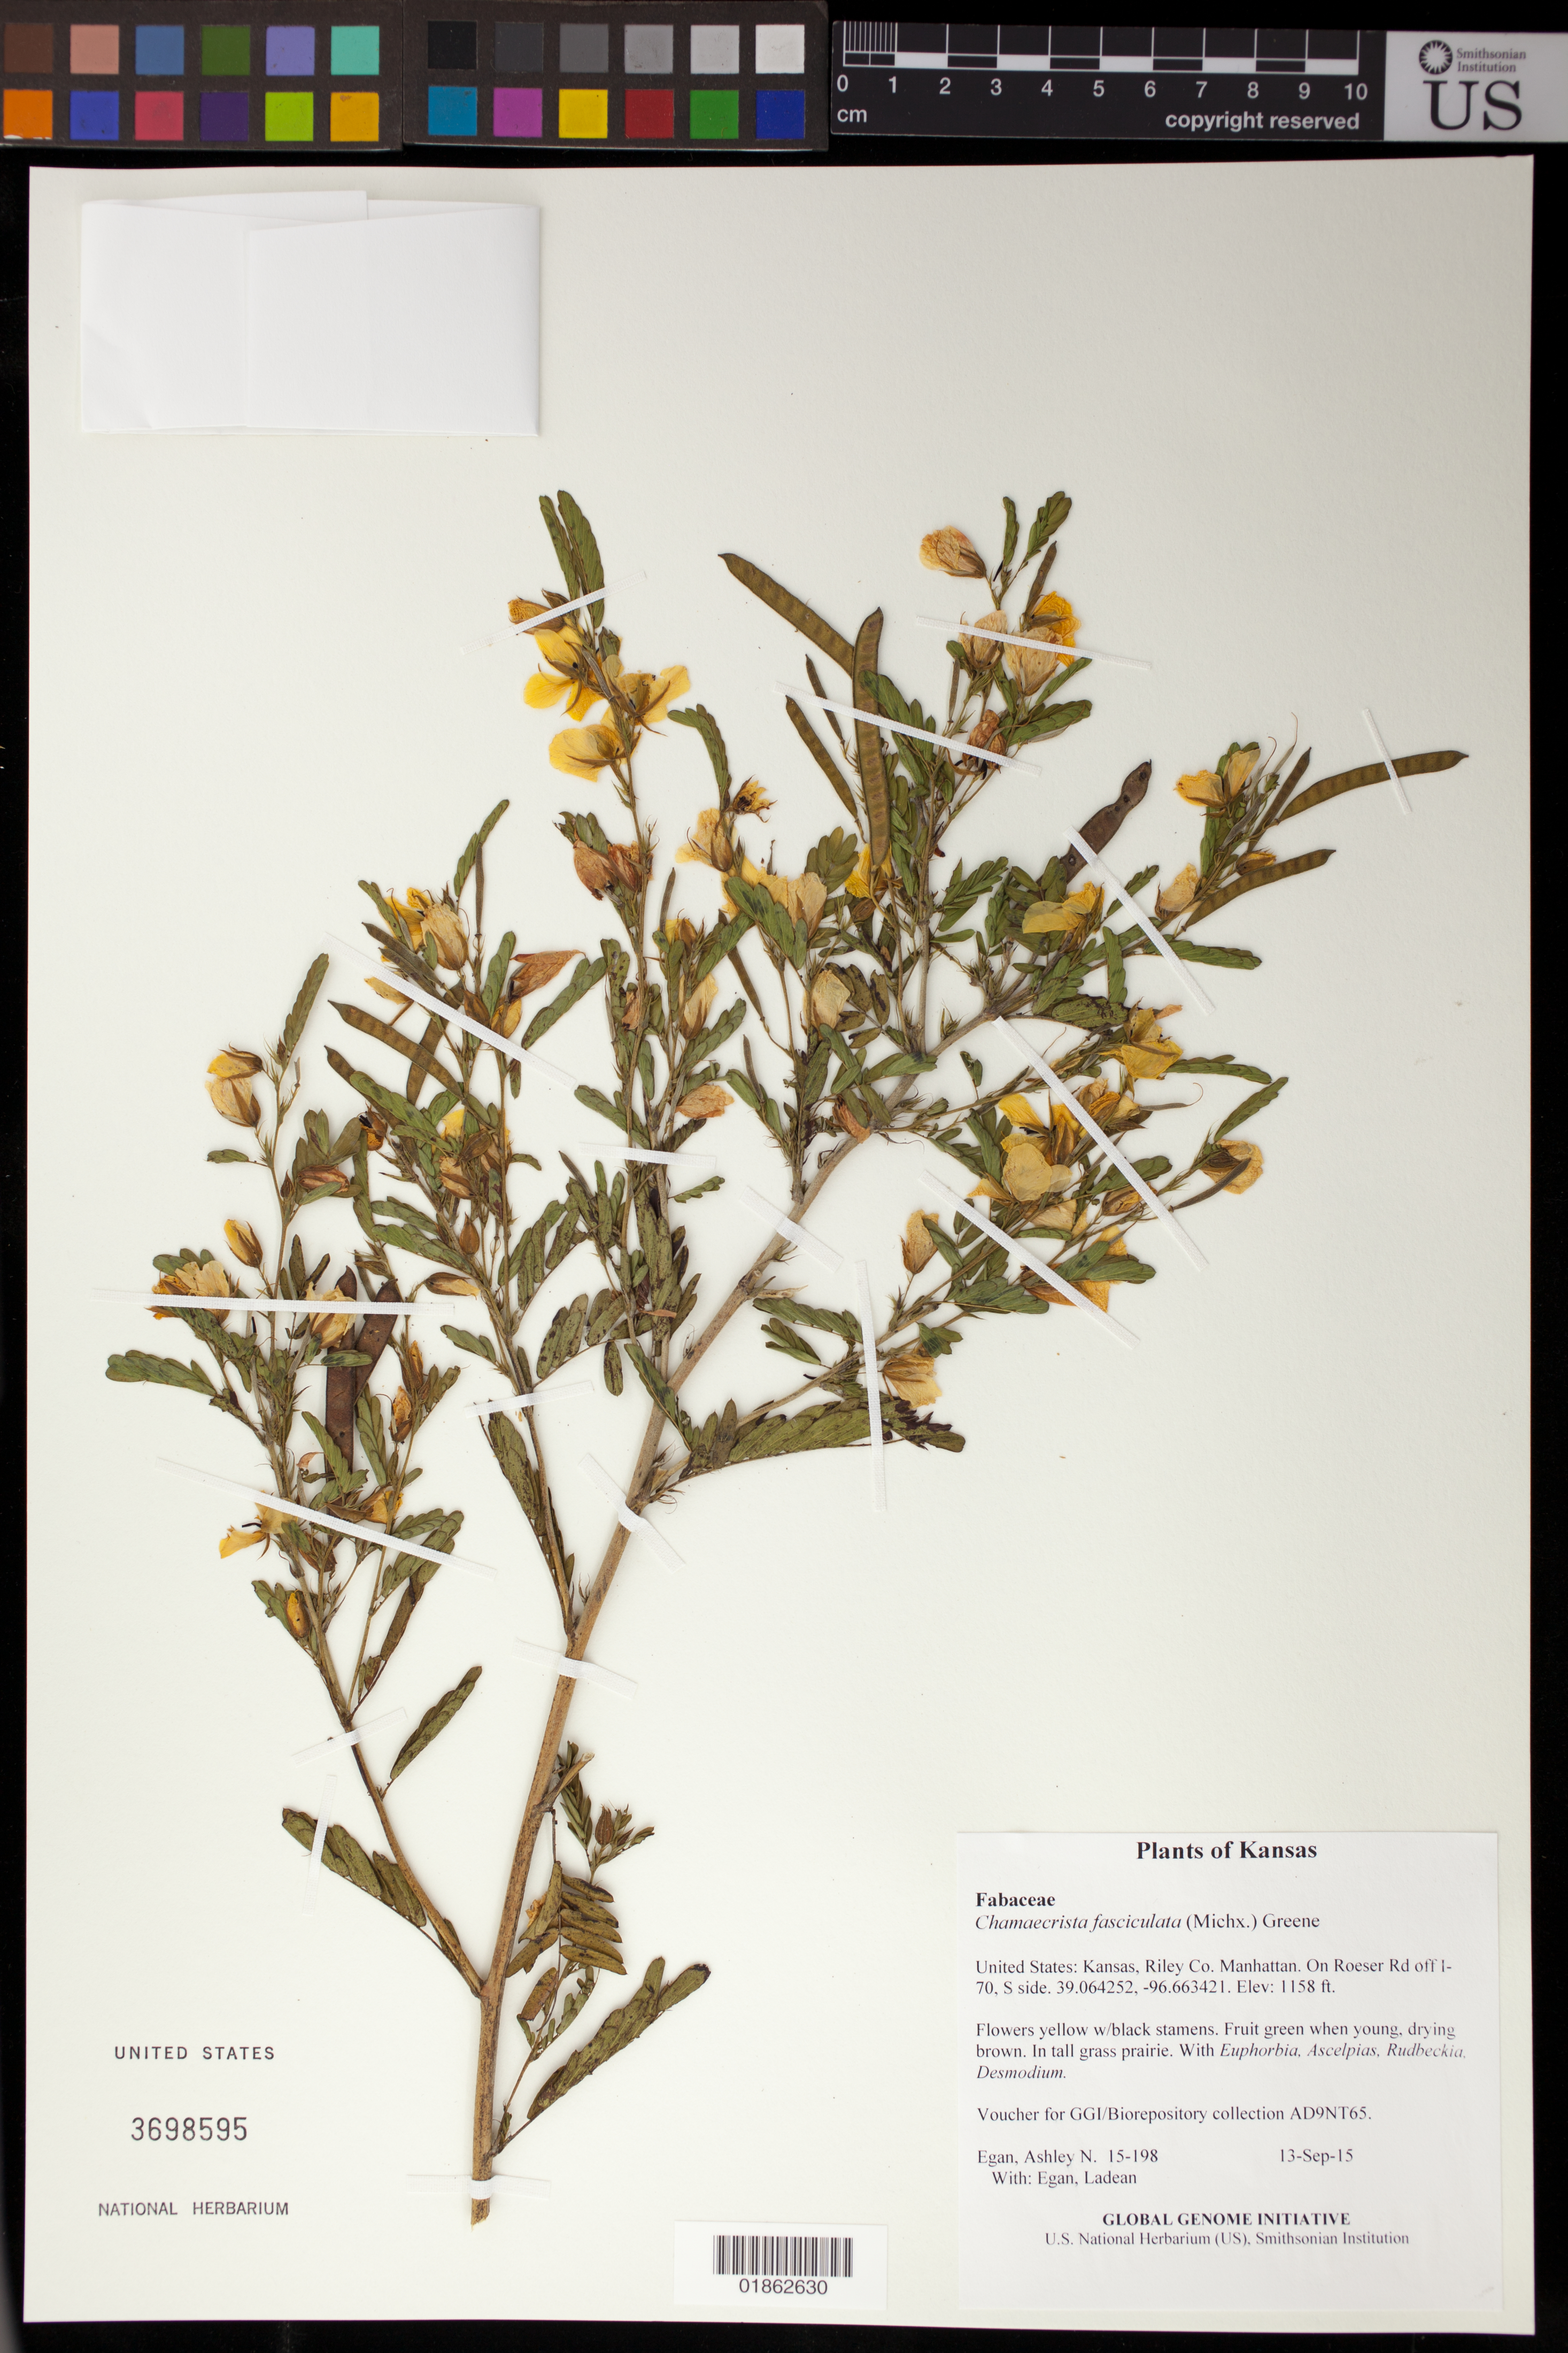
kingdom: Plantae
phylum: Tracheophyta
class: Magnoliopsida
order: Fabales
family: Fabaceae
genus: Chamaecrista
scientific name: Chamaecrista fasciculata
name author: (Michx.) Greene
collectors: A. N. Egan & L. Egan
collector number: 15-198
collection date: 2015-09-13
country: United States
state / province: Kansas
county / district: Riley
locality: Manhattan. On Roeser Rd off I-70, S side.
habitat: In tall grass prairie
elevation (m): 353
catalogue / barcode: US 3698595